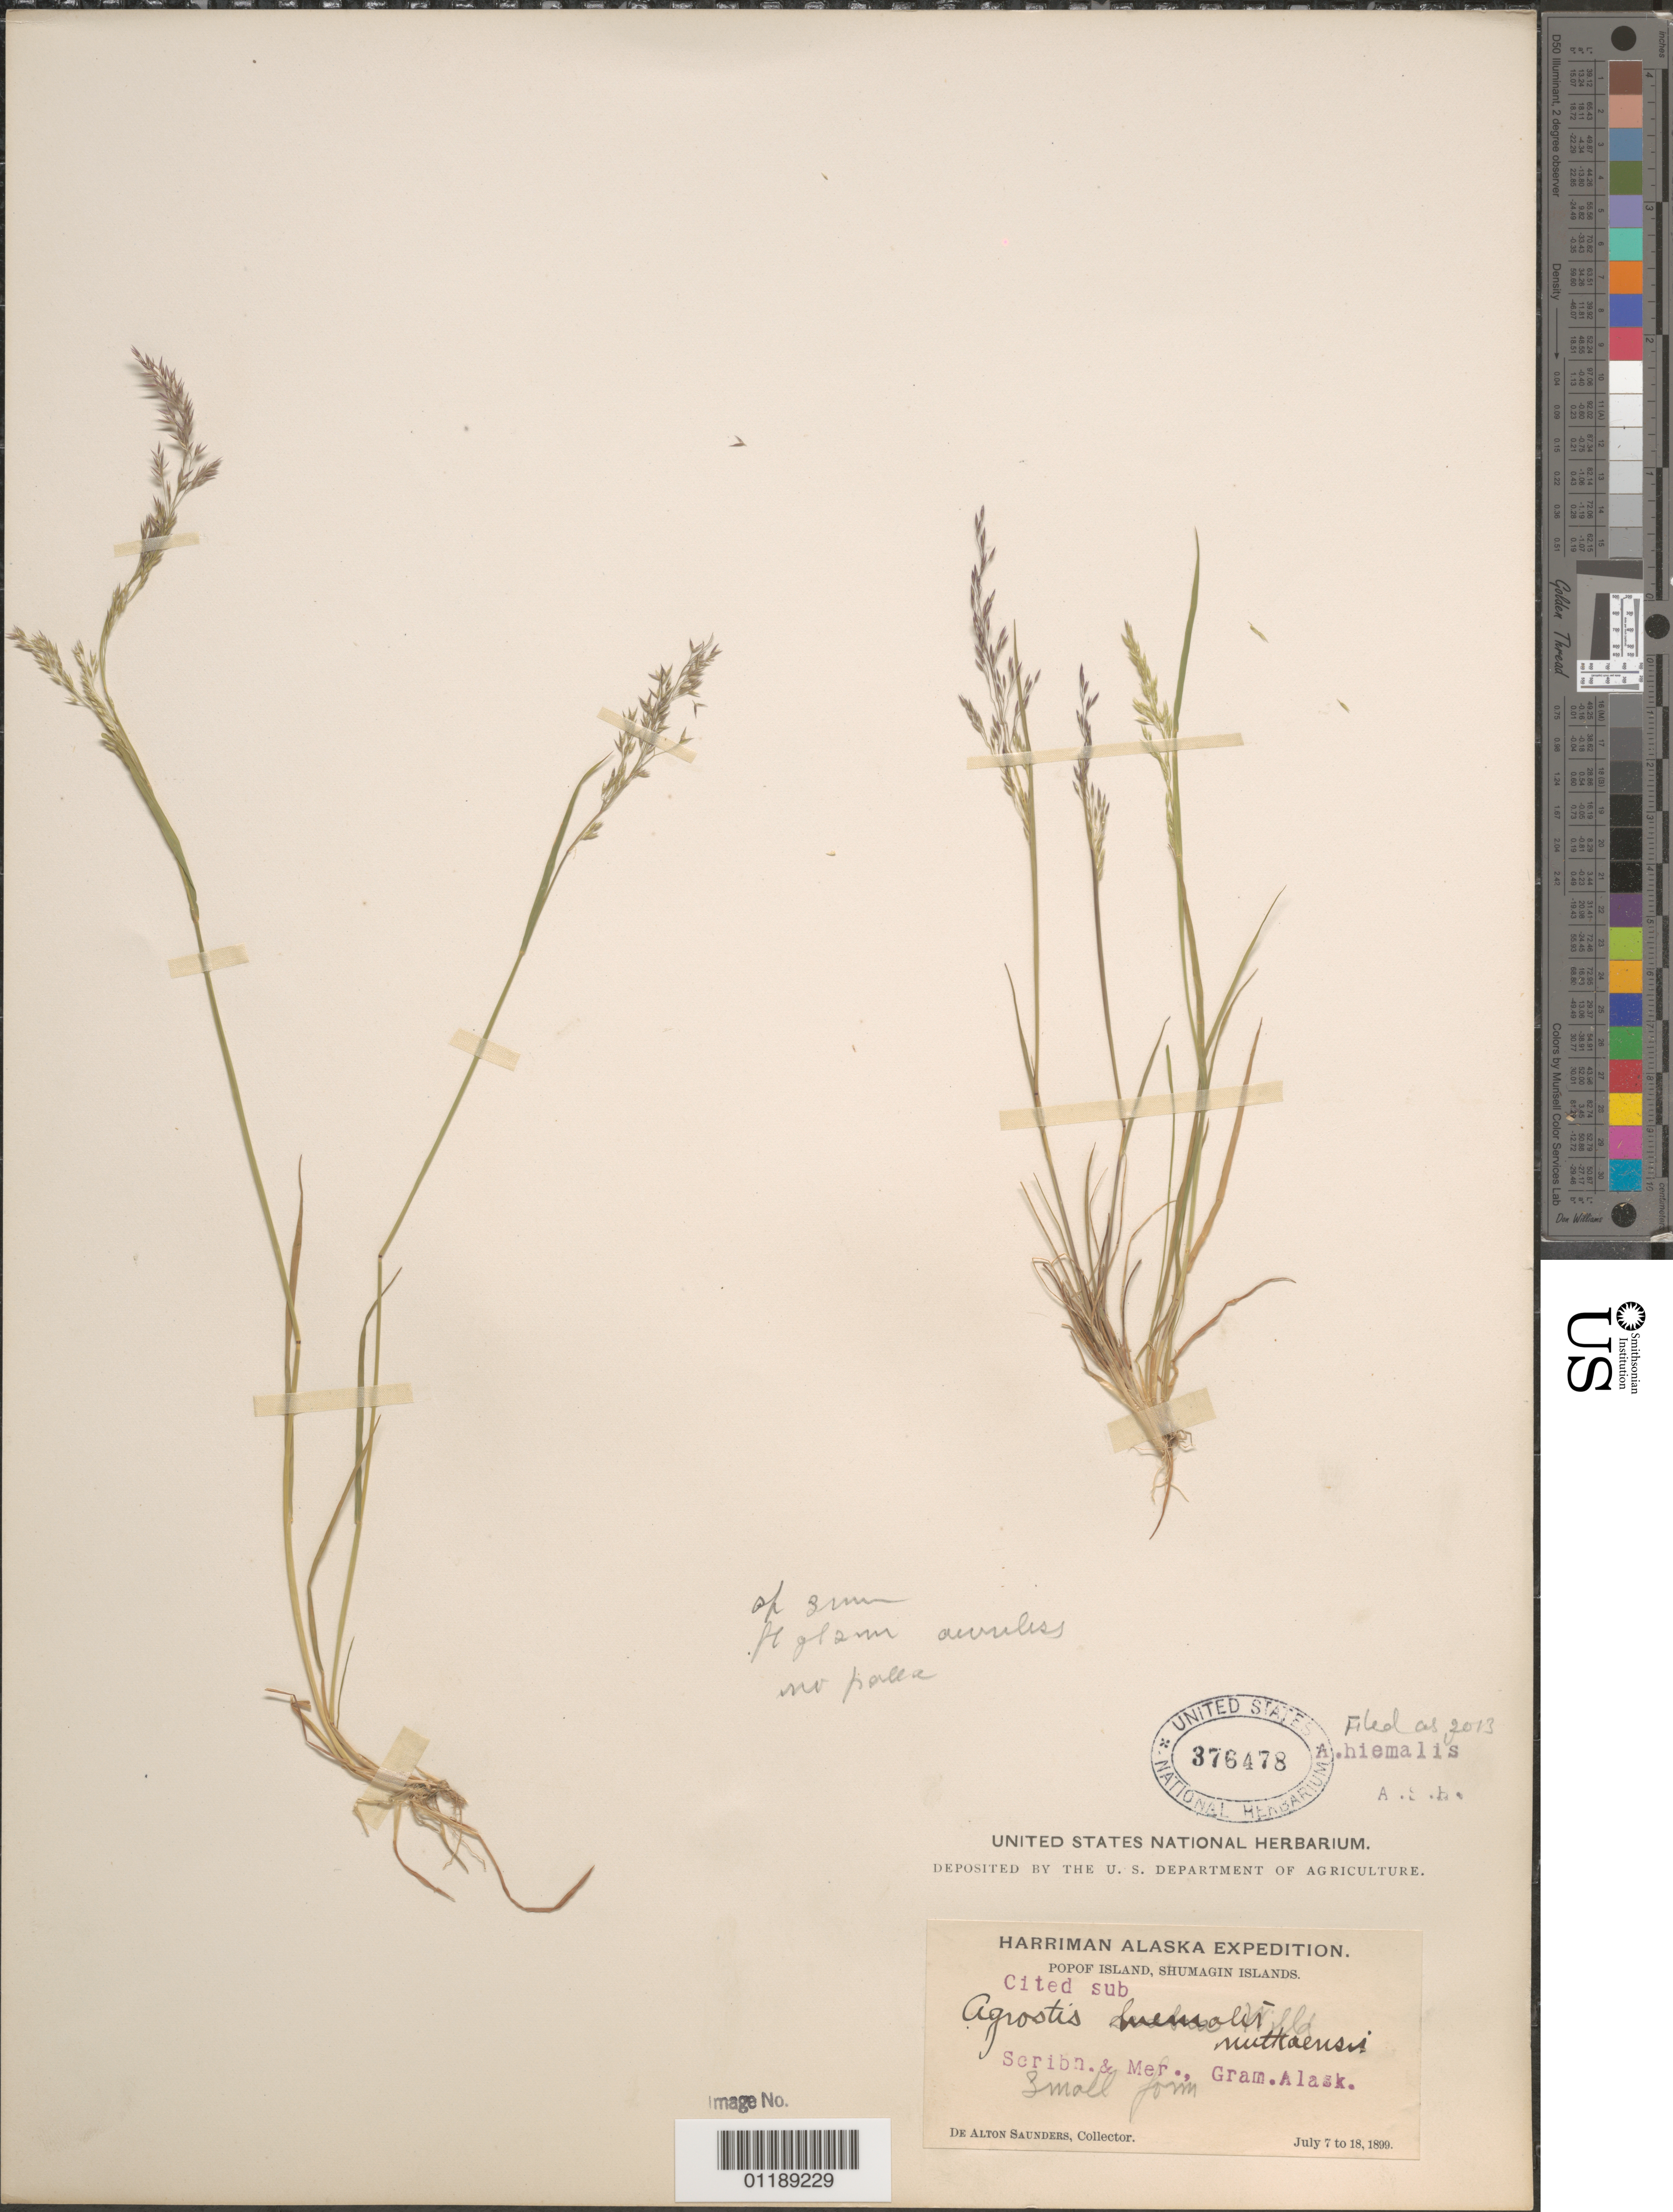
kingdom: Plantae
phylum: Tracheophyta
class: Liliopsida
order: Poales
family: Poaceae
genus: Agrostis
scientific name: Agrostis hiemalis (Walter) Britton et al., orth. var.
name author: (Walter) Britton et al.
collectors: D. A. Saunders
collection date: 1899-07-07/1899-07-18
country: United States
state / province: Alaska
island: Popof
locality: Popof Island, Shumagin Islands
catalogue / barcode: US 376478